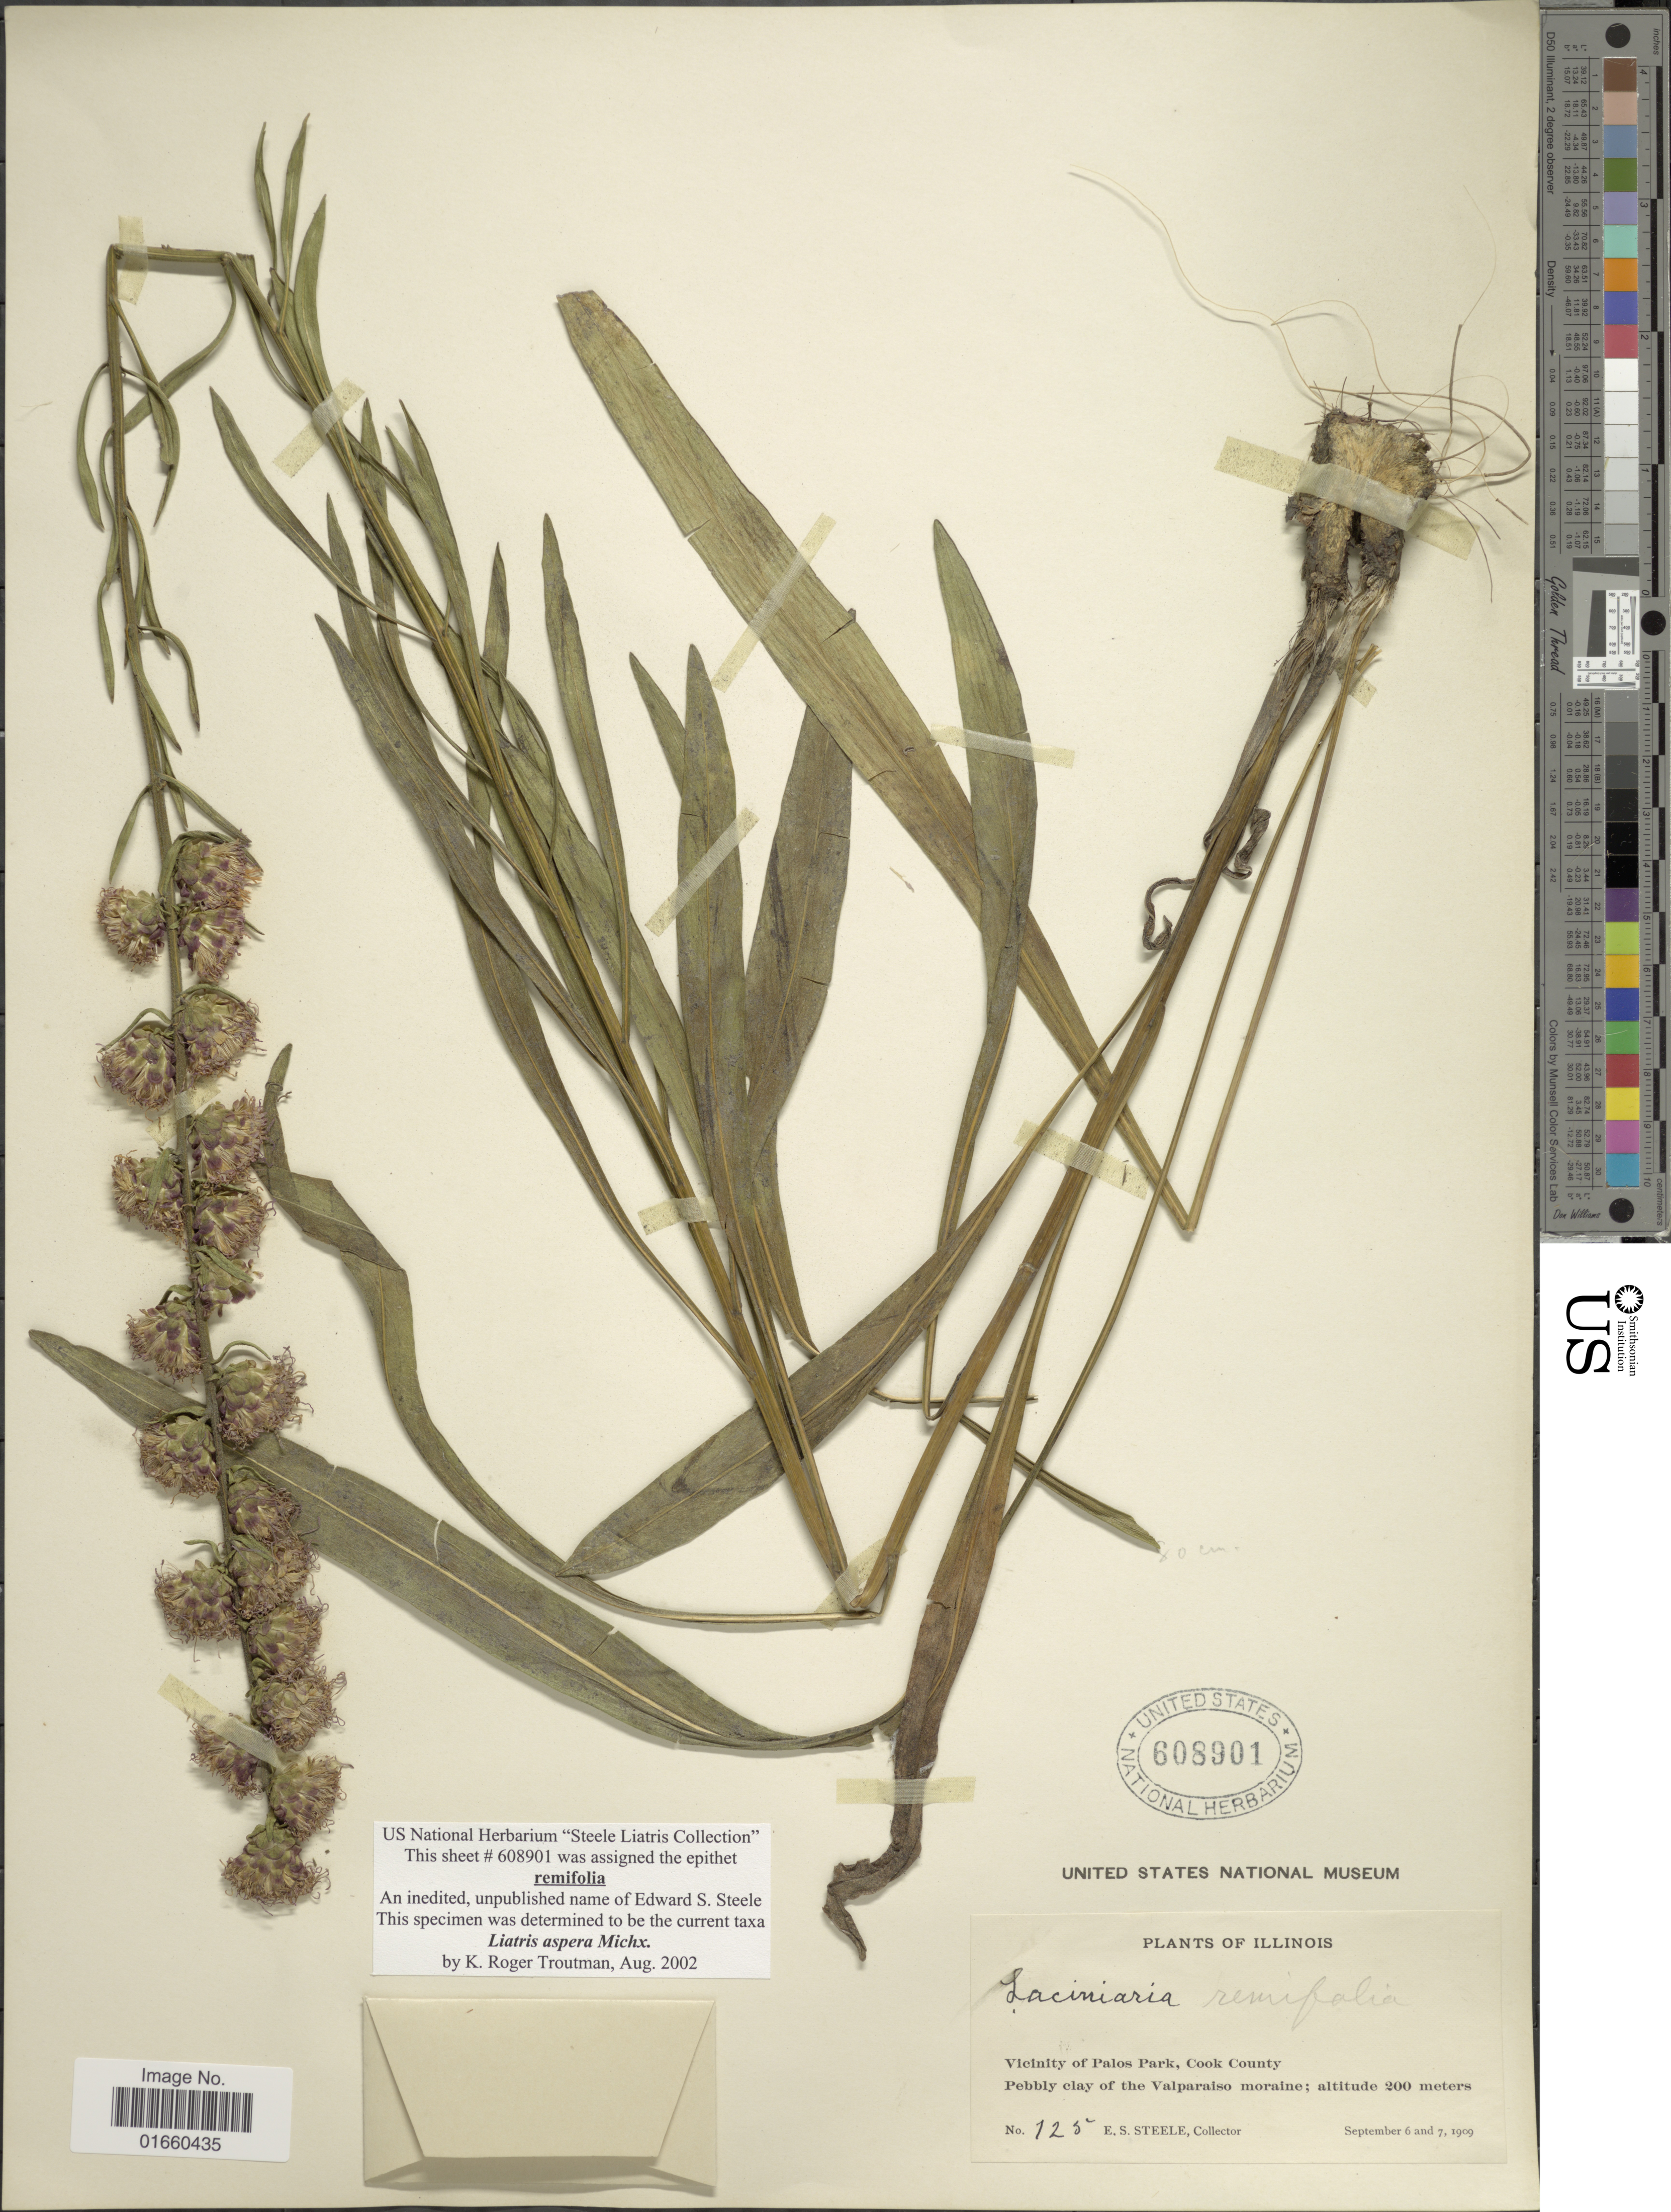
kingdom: Plantae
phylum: Tracheophyta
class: Magnoliopsida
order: Asterales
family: Asteraceae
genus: Liatris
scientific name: Liatris aspera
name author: Michx.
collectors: E. Steele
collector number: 125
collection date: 1909-09-06/1909-09-07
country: United States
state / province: Illinois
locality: Vicinity of Palos Park, Cook County, Pebbly clay of the Valparaiso moraine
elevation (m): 200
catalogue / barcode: US 608901